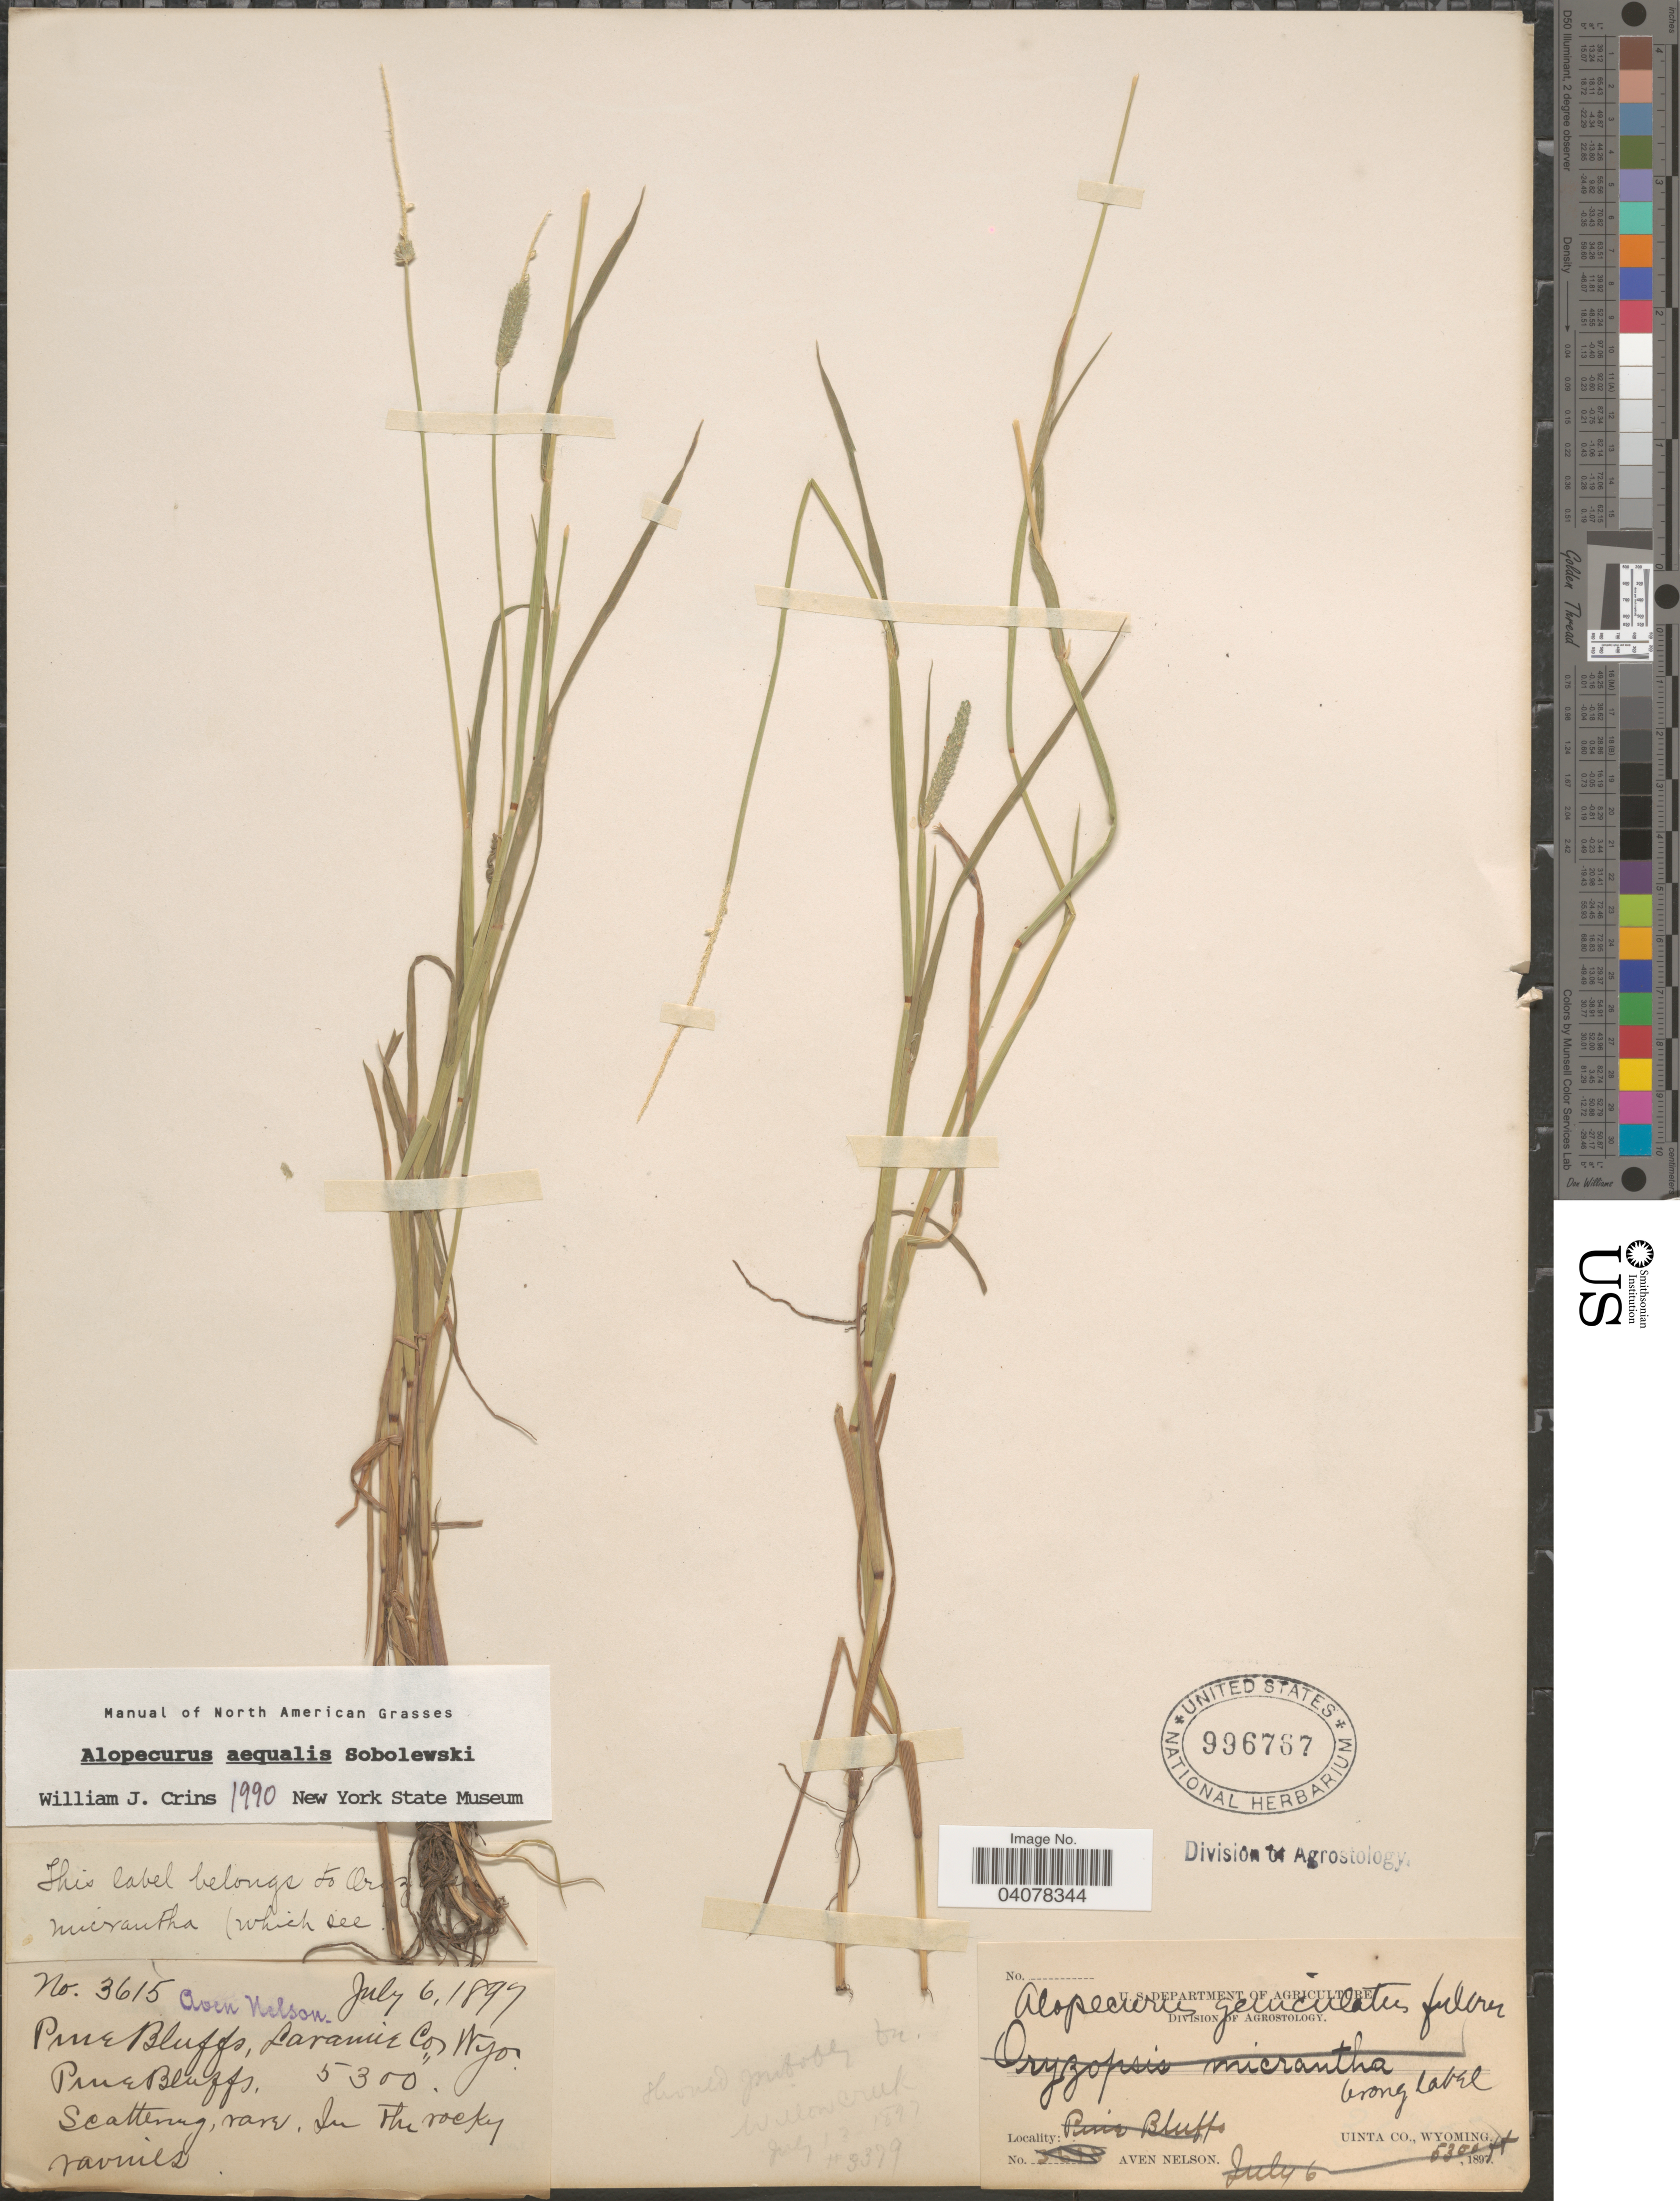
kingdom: Plantae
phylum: Tracheophyta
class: Liliopsida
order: Poales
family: Poaceae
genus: Alopecurus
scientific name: Alopecurus aequalis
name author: Sobol.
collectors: A. Nelson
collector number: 3615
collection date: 1897-07-06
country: United States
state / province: Wyoming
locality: Pine Bluffs, Laramie Co., Pine Bluffs.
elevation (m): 1615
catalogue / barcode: US 996767